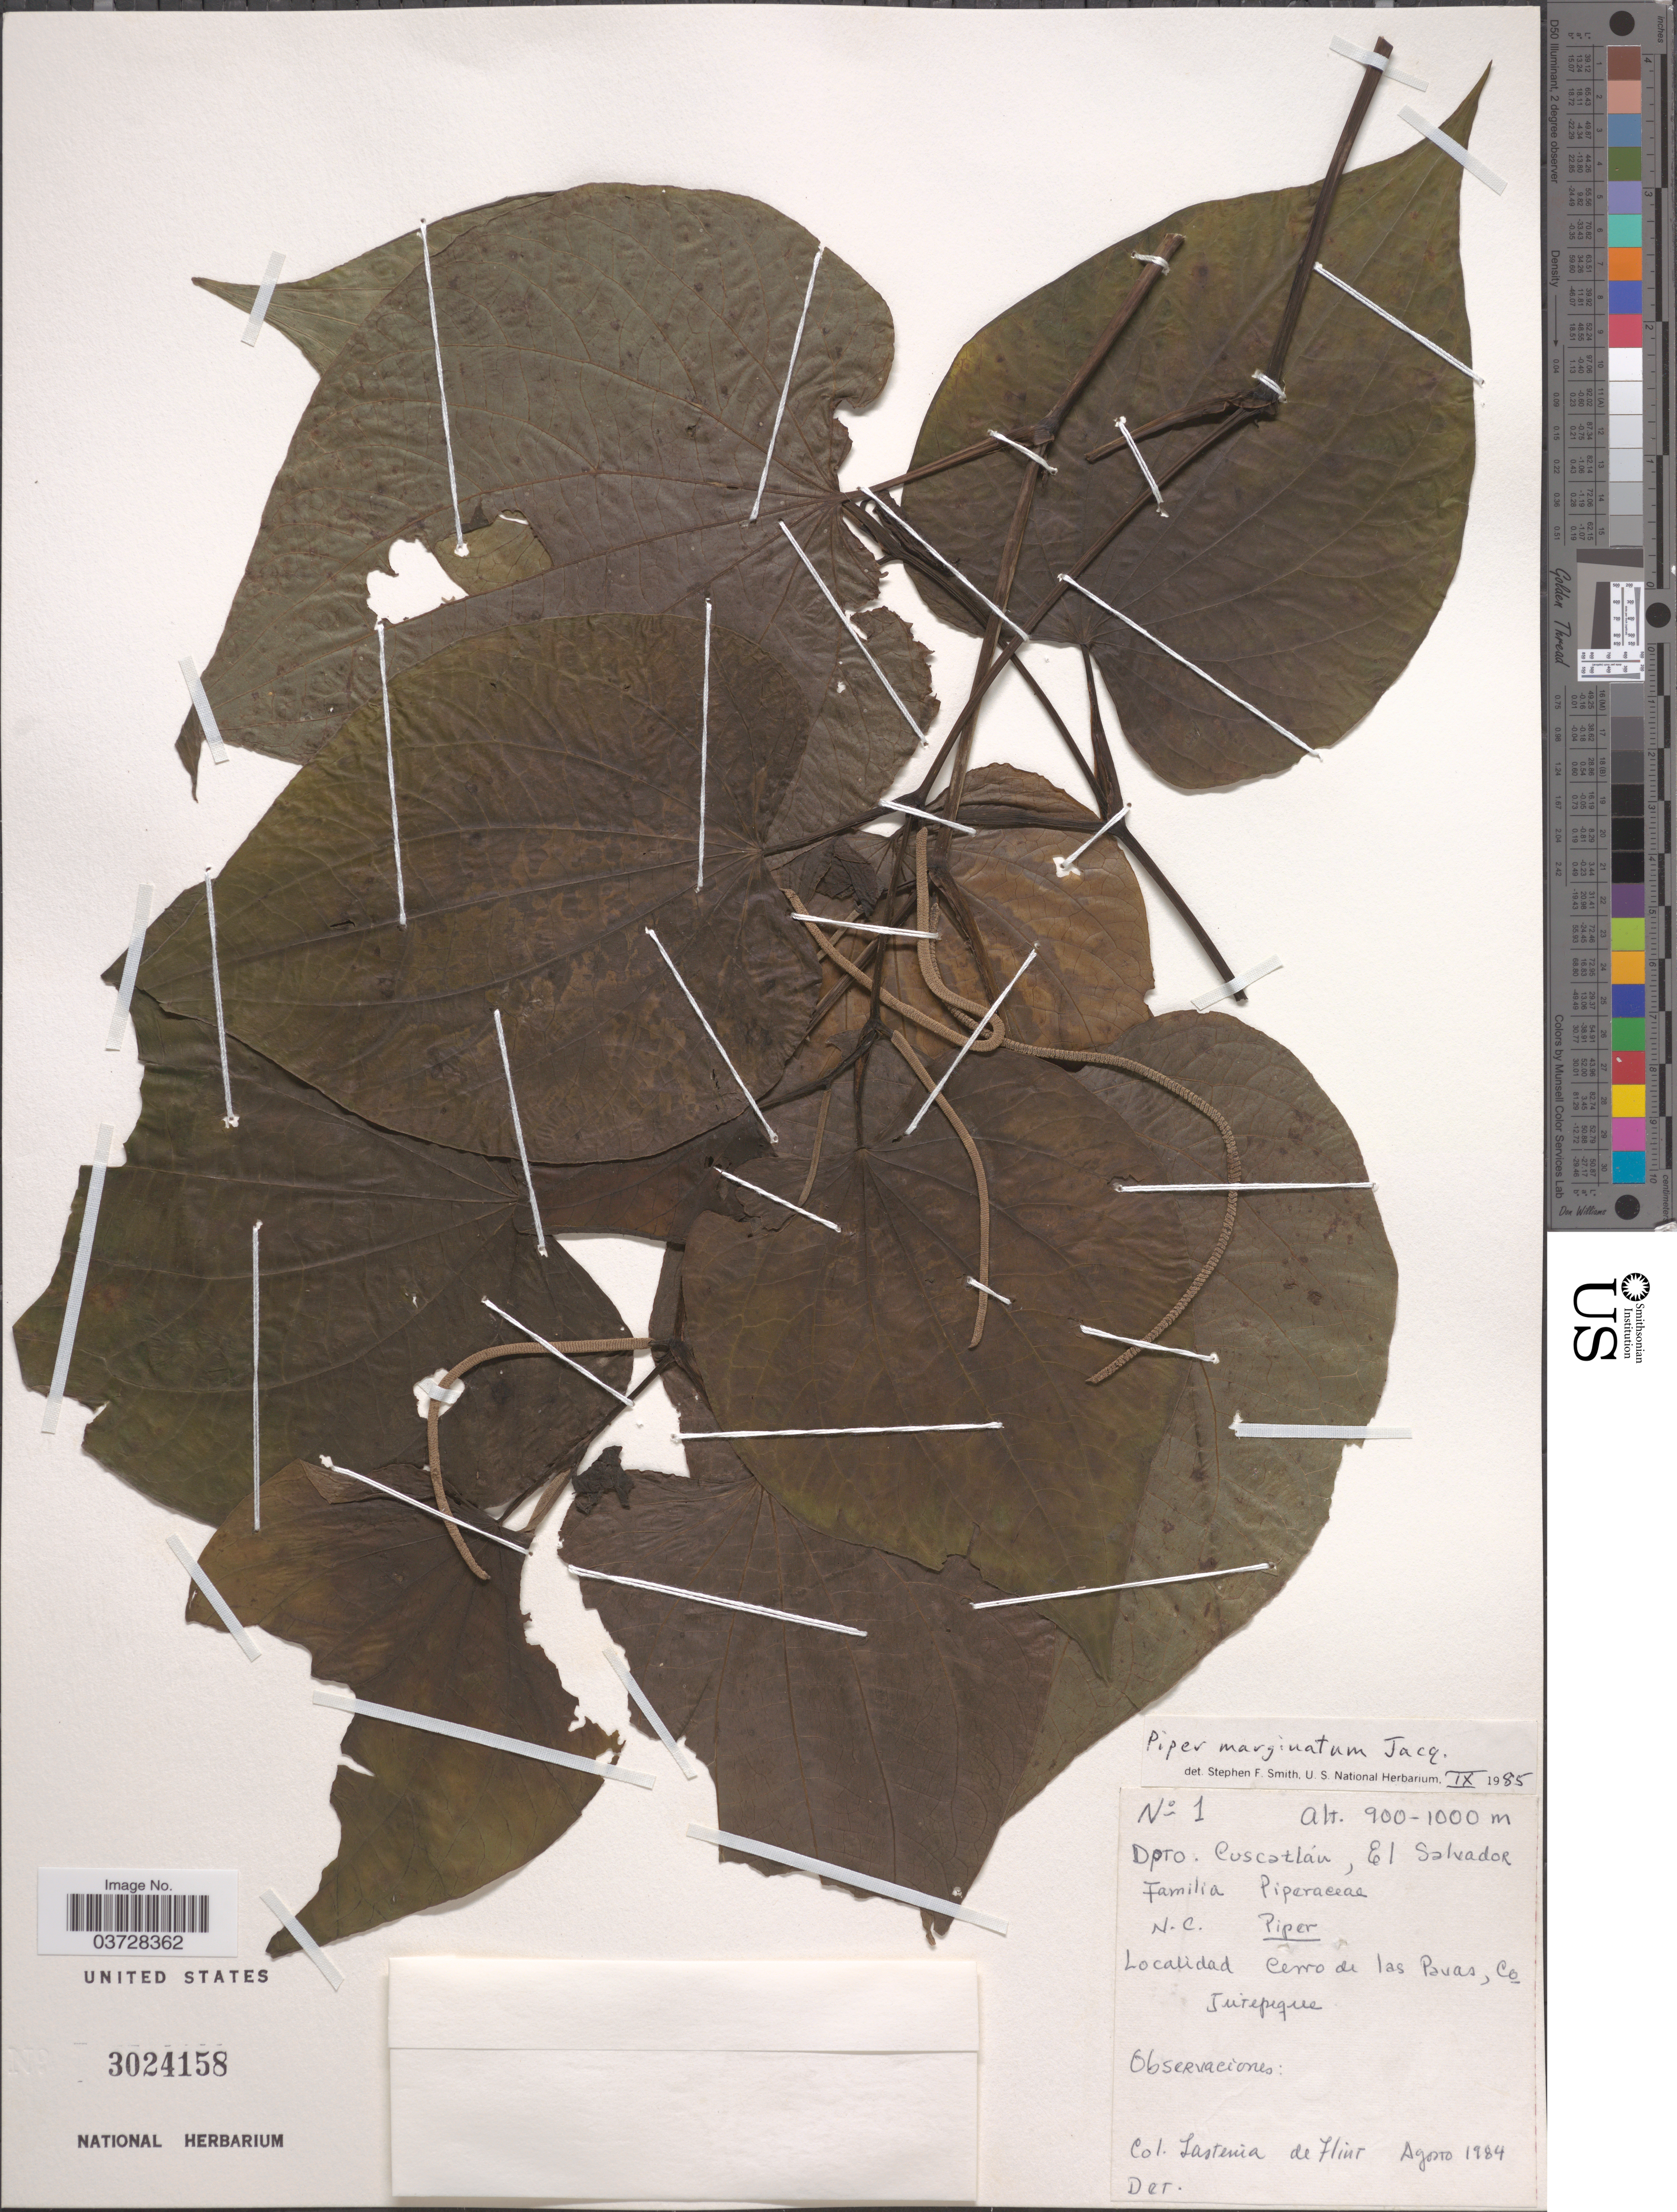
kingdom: Plantae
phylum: Tracheophyta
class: Magnoliopsida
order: Piperales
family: Piperaceae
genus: Piper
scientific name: Piper marginatum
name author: Jacq.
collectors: L. de Flint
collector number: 1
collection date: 1984-08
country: El Salvador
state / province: Cuscatlan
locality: Dpto. Cuscatlán. Cerro de las Pavas, Cojutepeque.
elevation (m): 900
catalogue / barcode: US 3024158